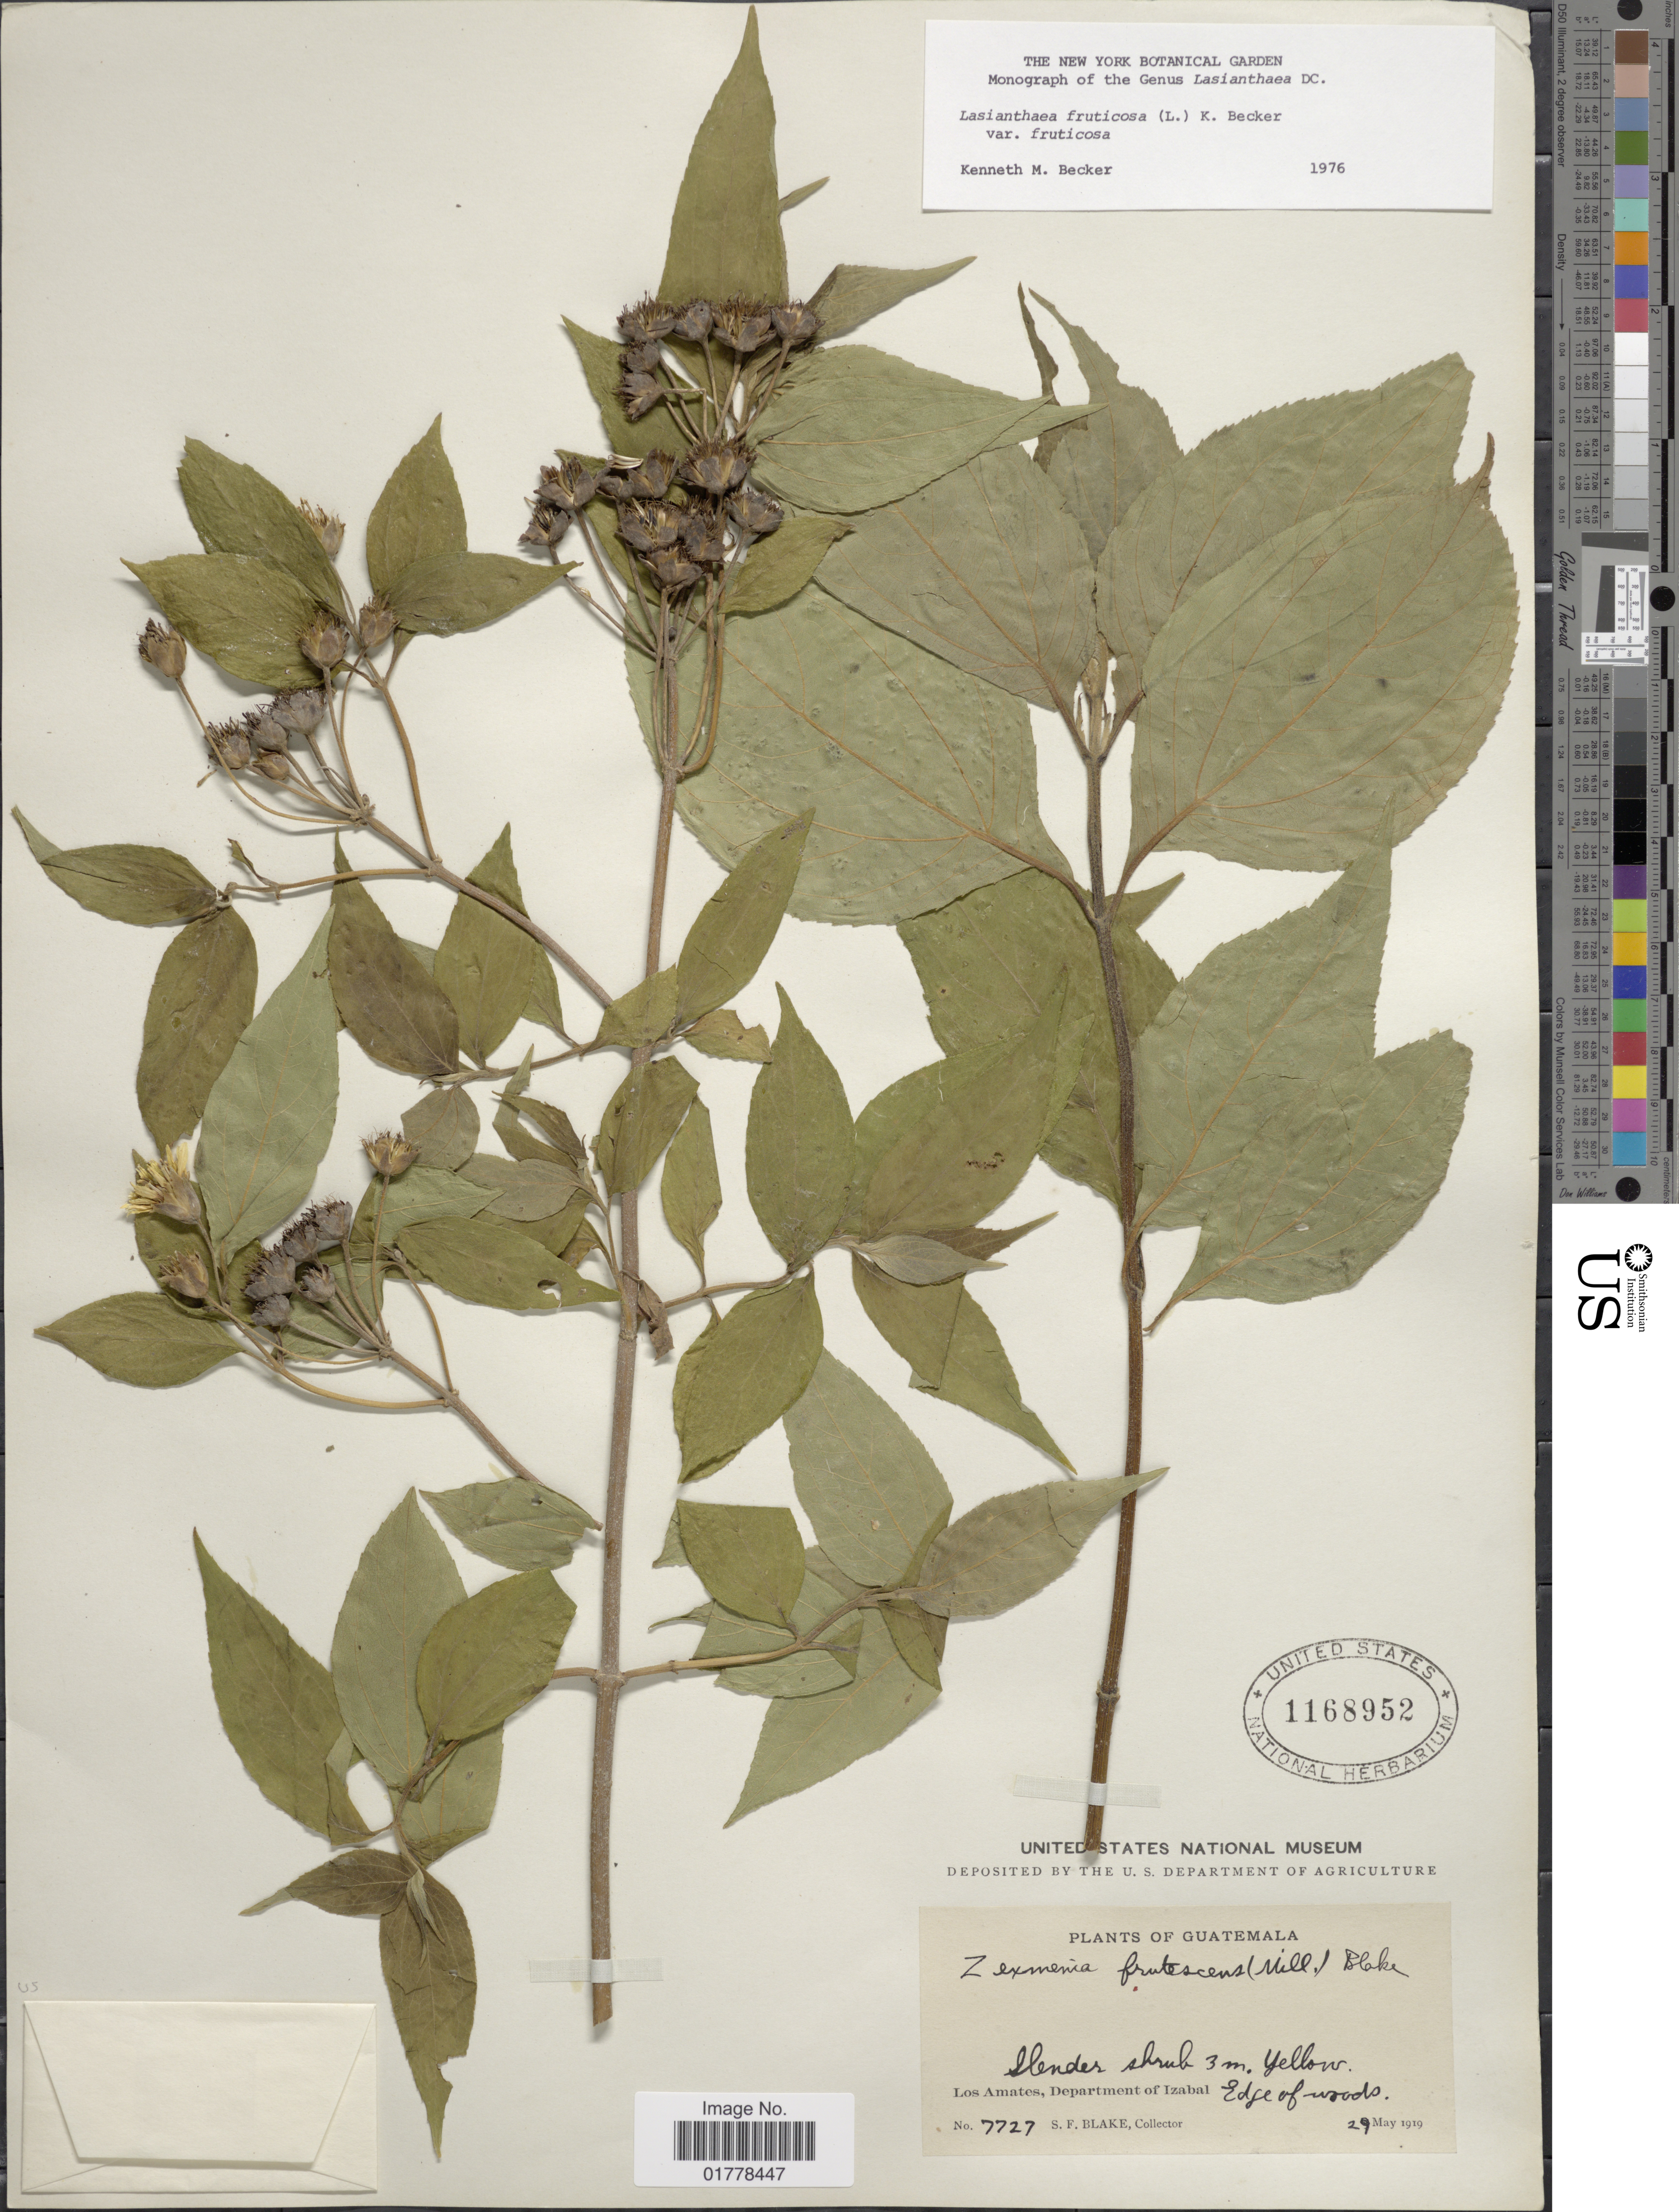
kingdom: Plantae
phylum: Tracheophyta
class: Magnoliopsida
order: Asterales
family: Asteraceae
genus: Lasianthaea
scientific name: Lasianthaea fruticosa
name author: (L.) K.M. Becker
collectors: S. Blake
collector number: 7727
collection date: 1919-05-29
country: Guatemala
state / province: Izabal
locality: Los Amates, Department of Izanbal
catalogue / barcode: US 1168952